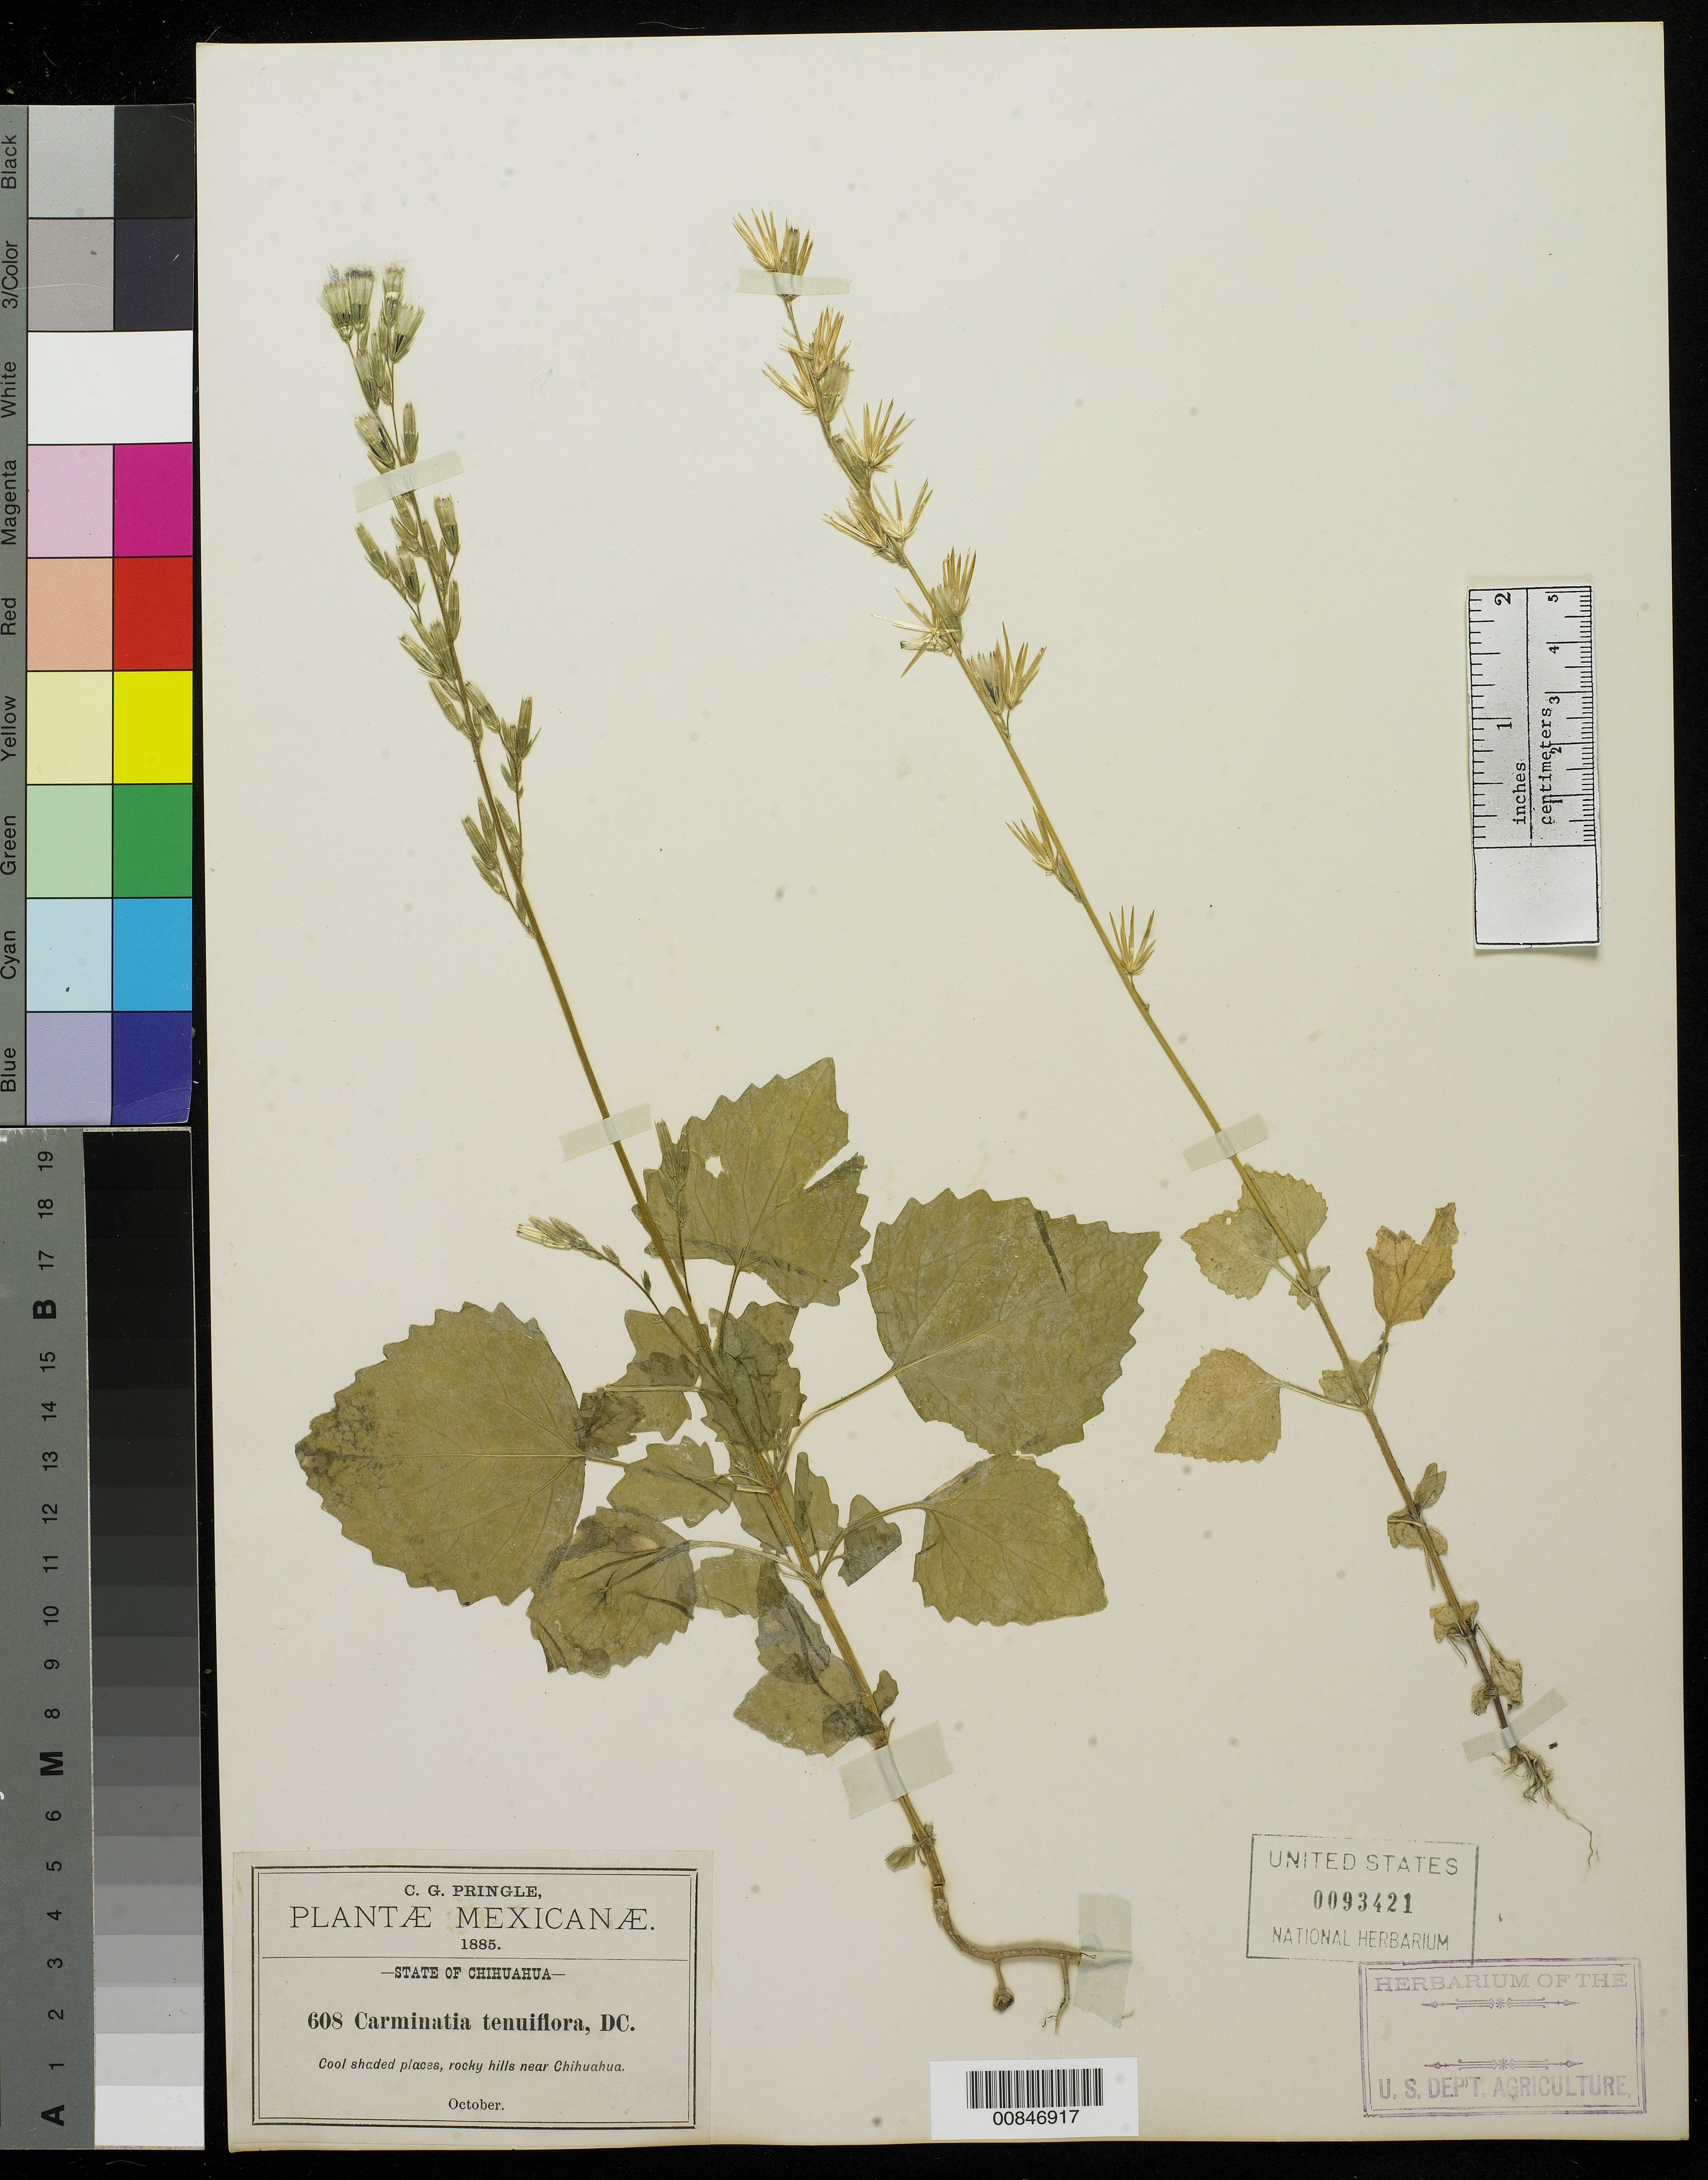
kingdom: Plantae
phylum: Tracheophyta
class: Magnoliopsida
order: Asterales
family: Asteraceae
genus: Carminatia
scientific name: Carminatia tenuiflora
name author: DC.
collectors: C. G. Pringle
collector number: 608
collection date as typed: Oct 1885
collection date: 1885-10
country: Mexico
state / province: Chihuahua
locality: Rocky hills near Chihuahua.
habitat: Cool shaded places, rocky hills.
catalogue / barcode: US 93421